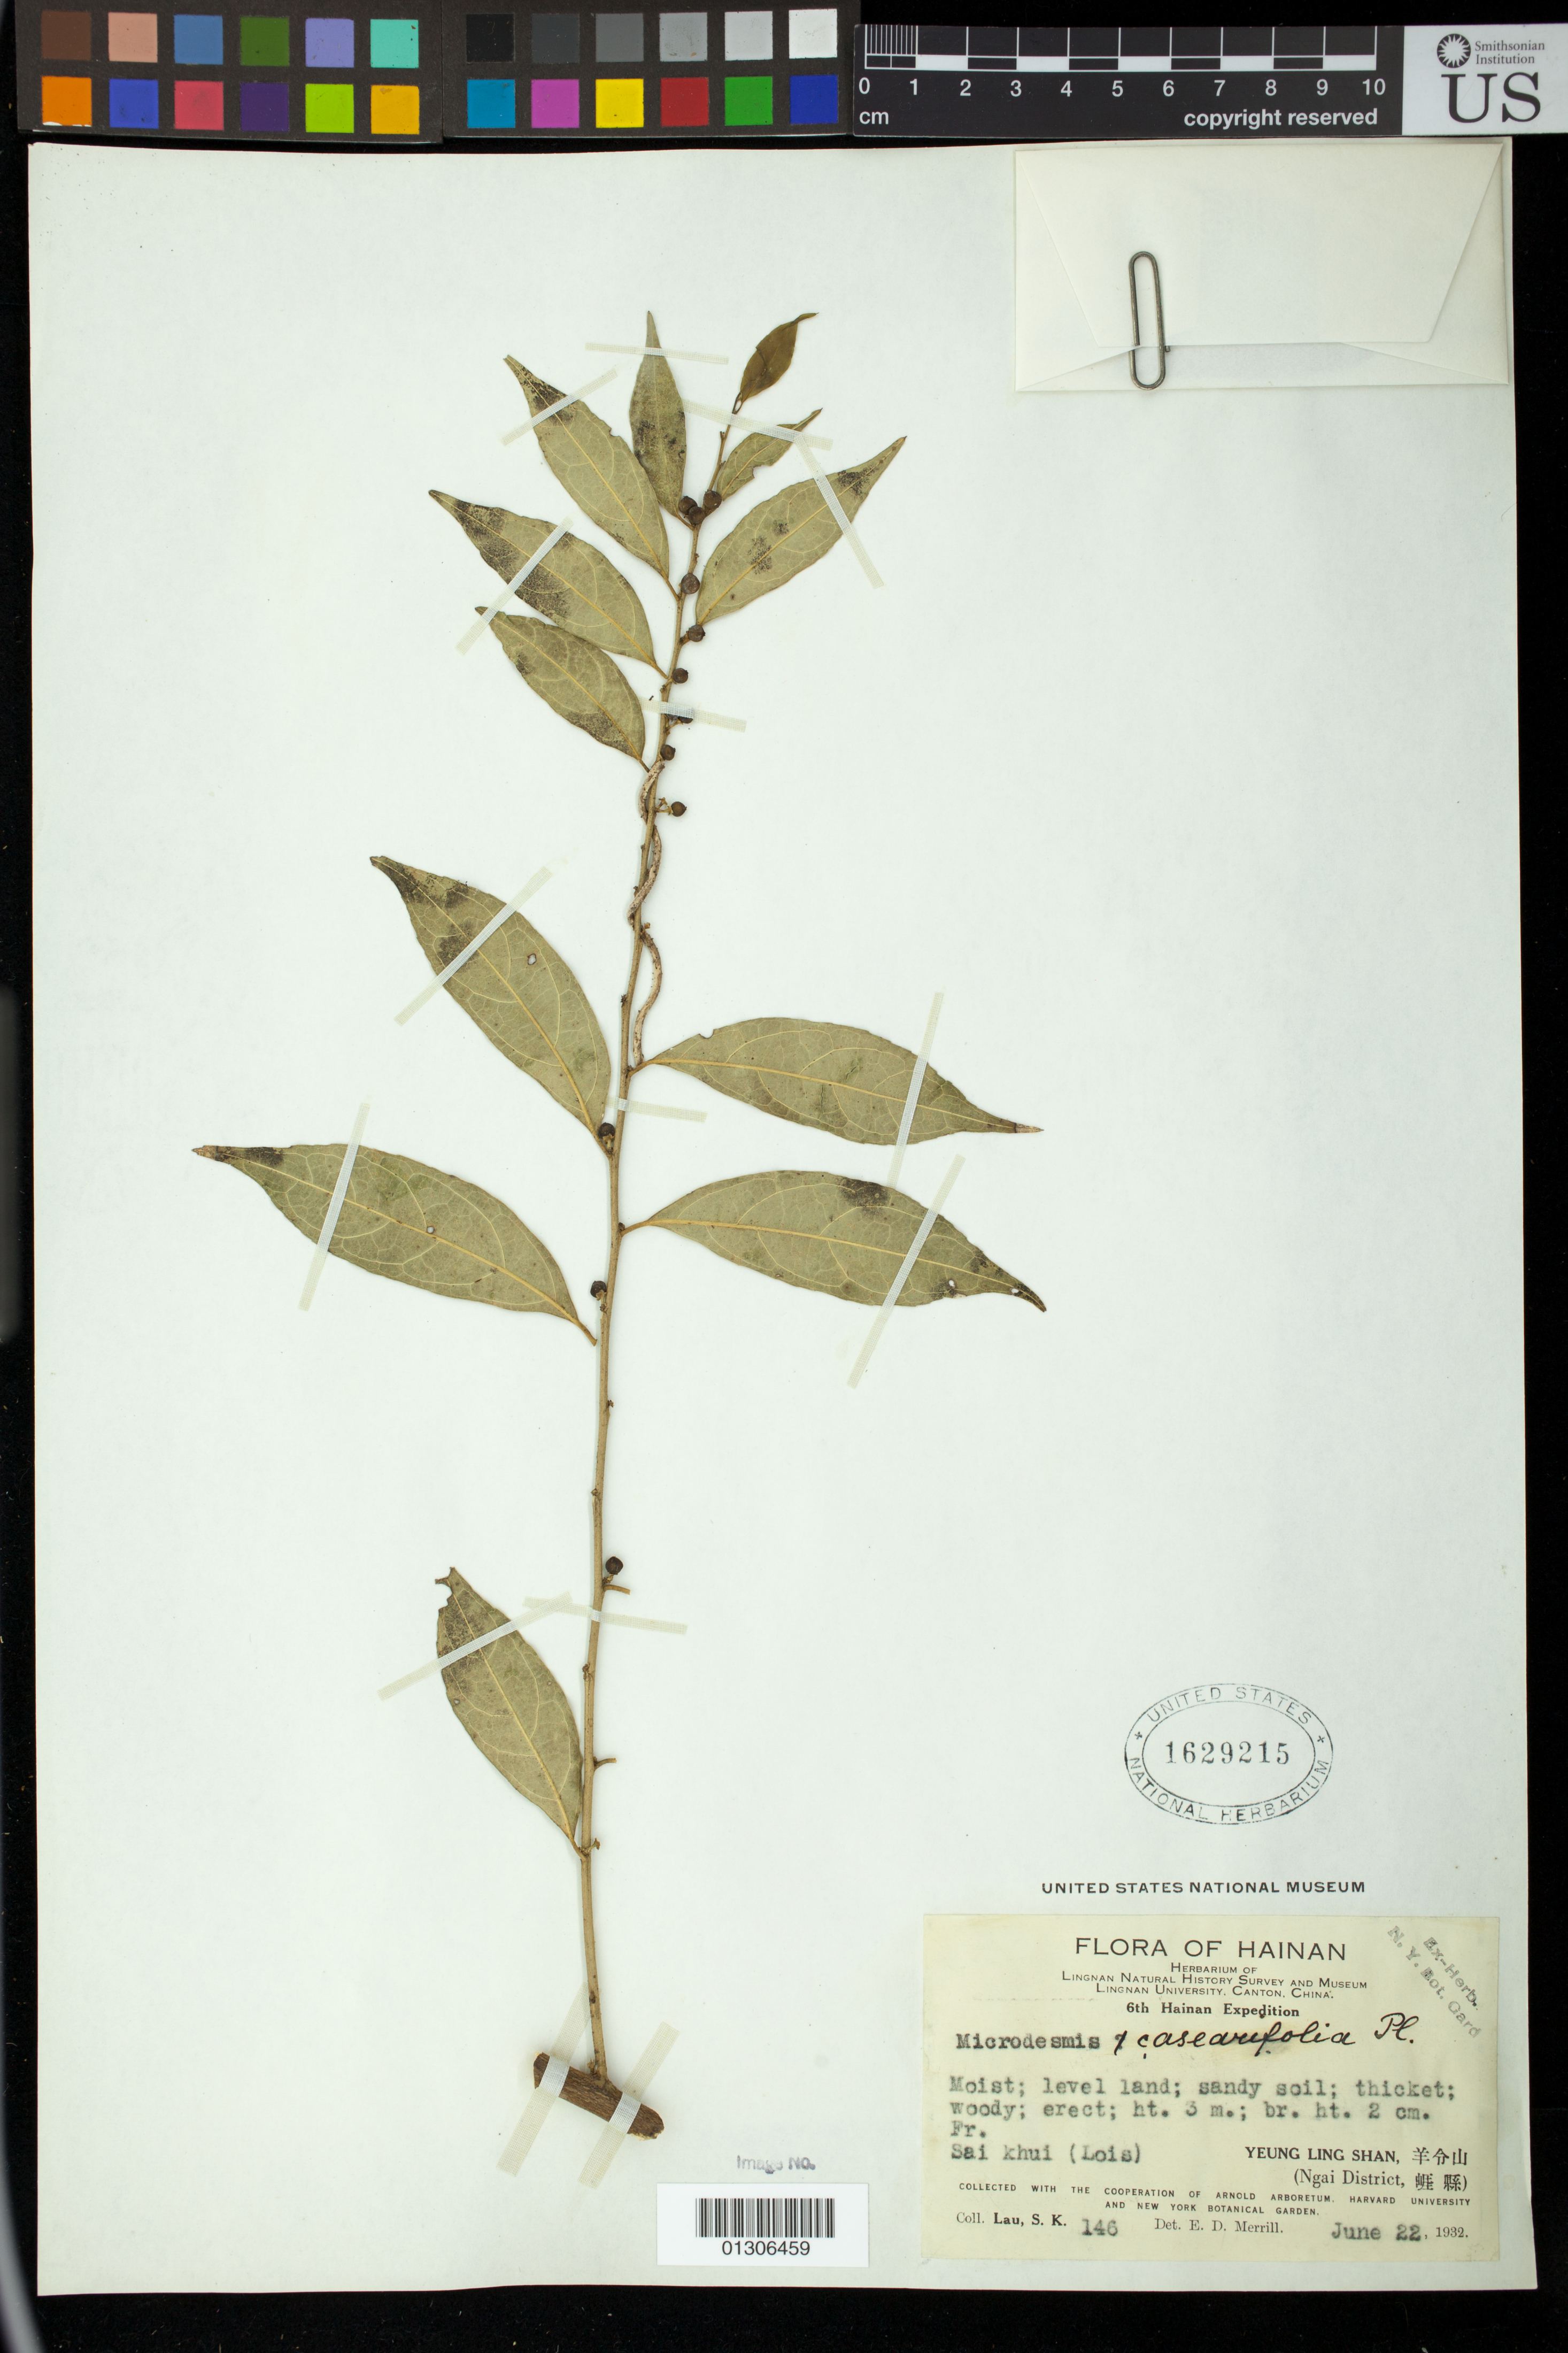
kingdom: Plantae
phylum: Tracheophyta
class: Magnoliopsida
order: Malpighiales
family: Pandaceae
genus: Microdesmis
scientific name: Microdesmis casearifolia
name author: Planch. & Hook.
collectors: S. K. Lau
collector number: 146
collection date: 1932-06-22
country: China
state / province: Hainan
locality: Yeung Ling Shan (Ngai District)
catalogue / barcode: US 1629215